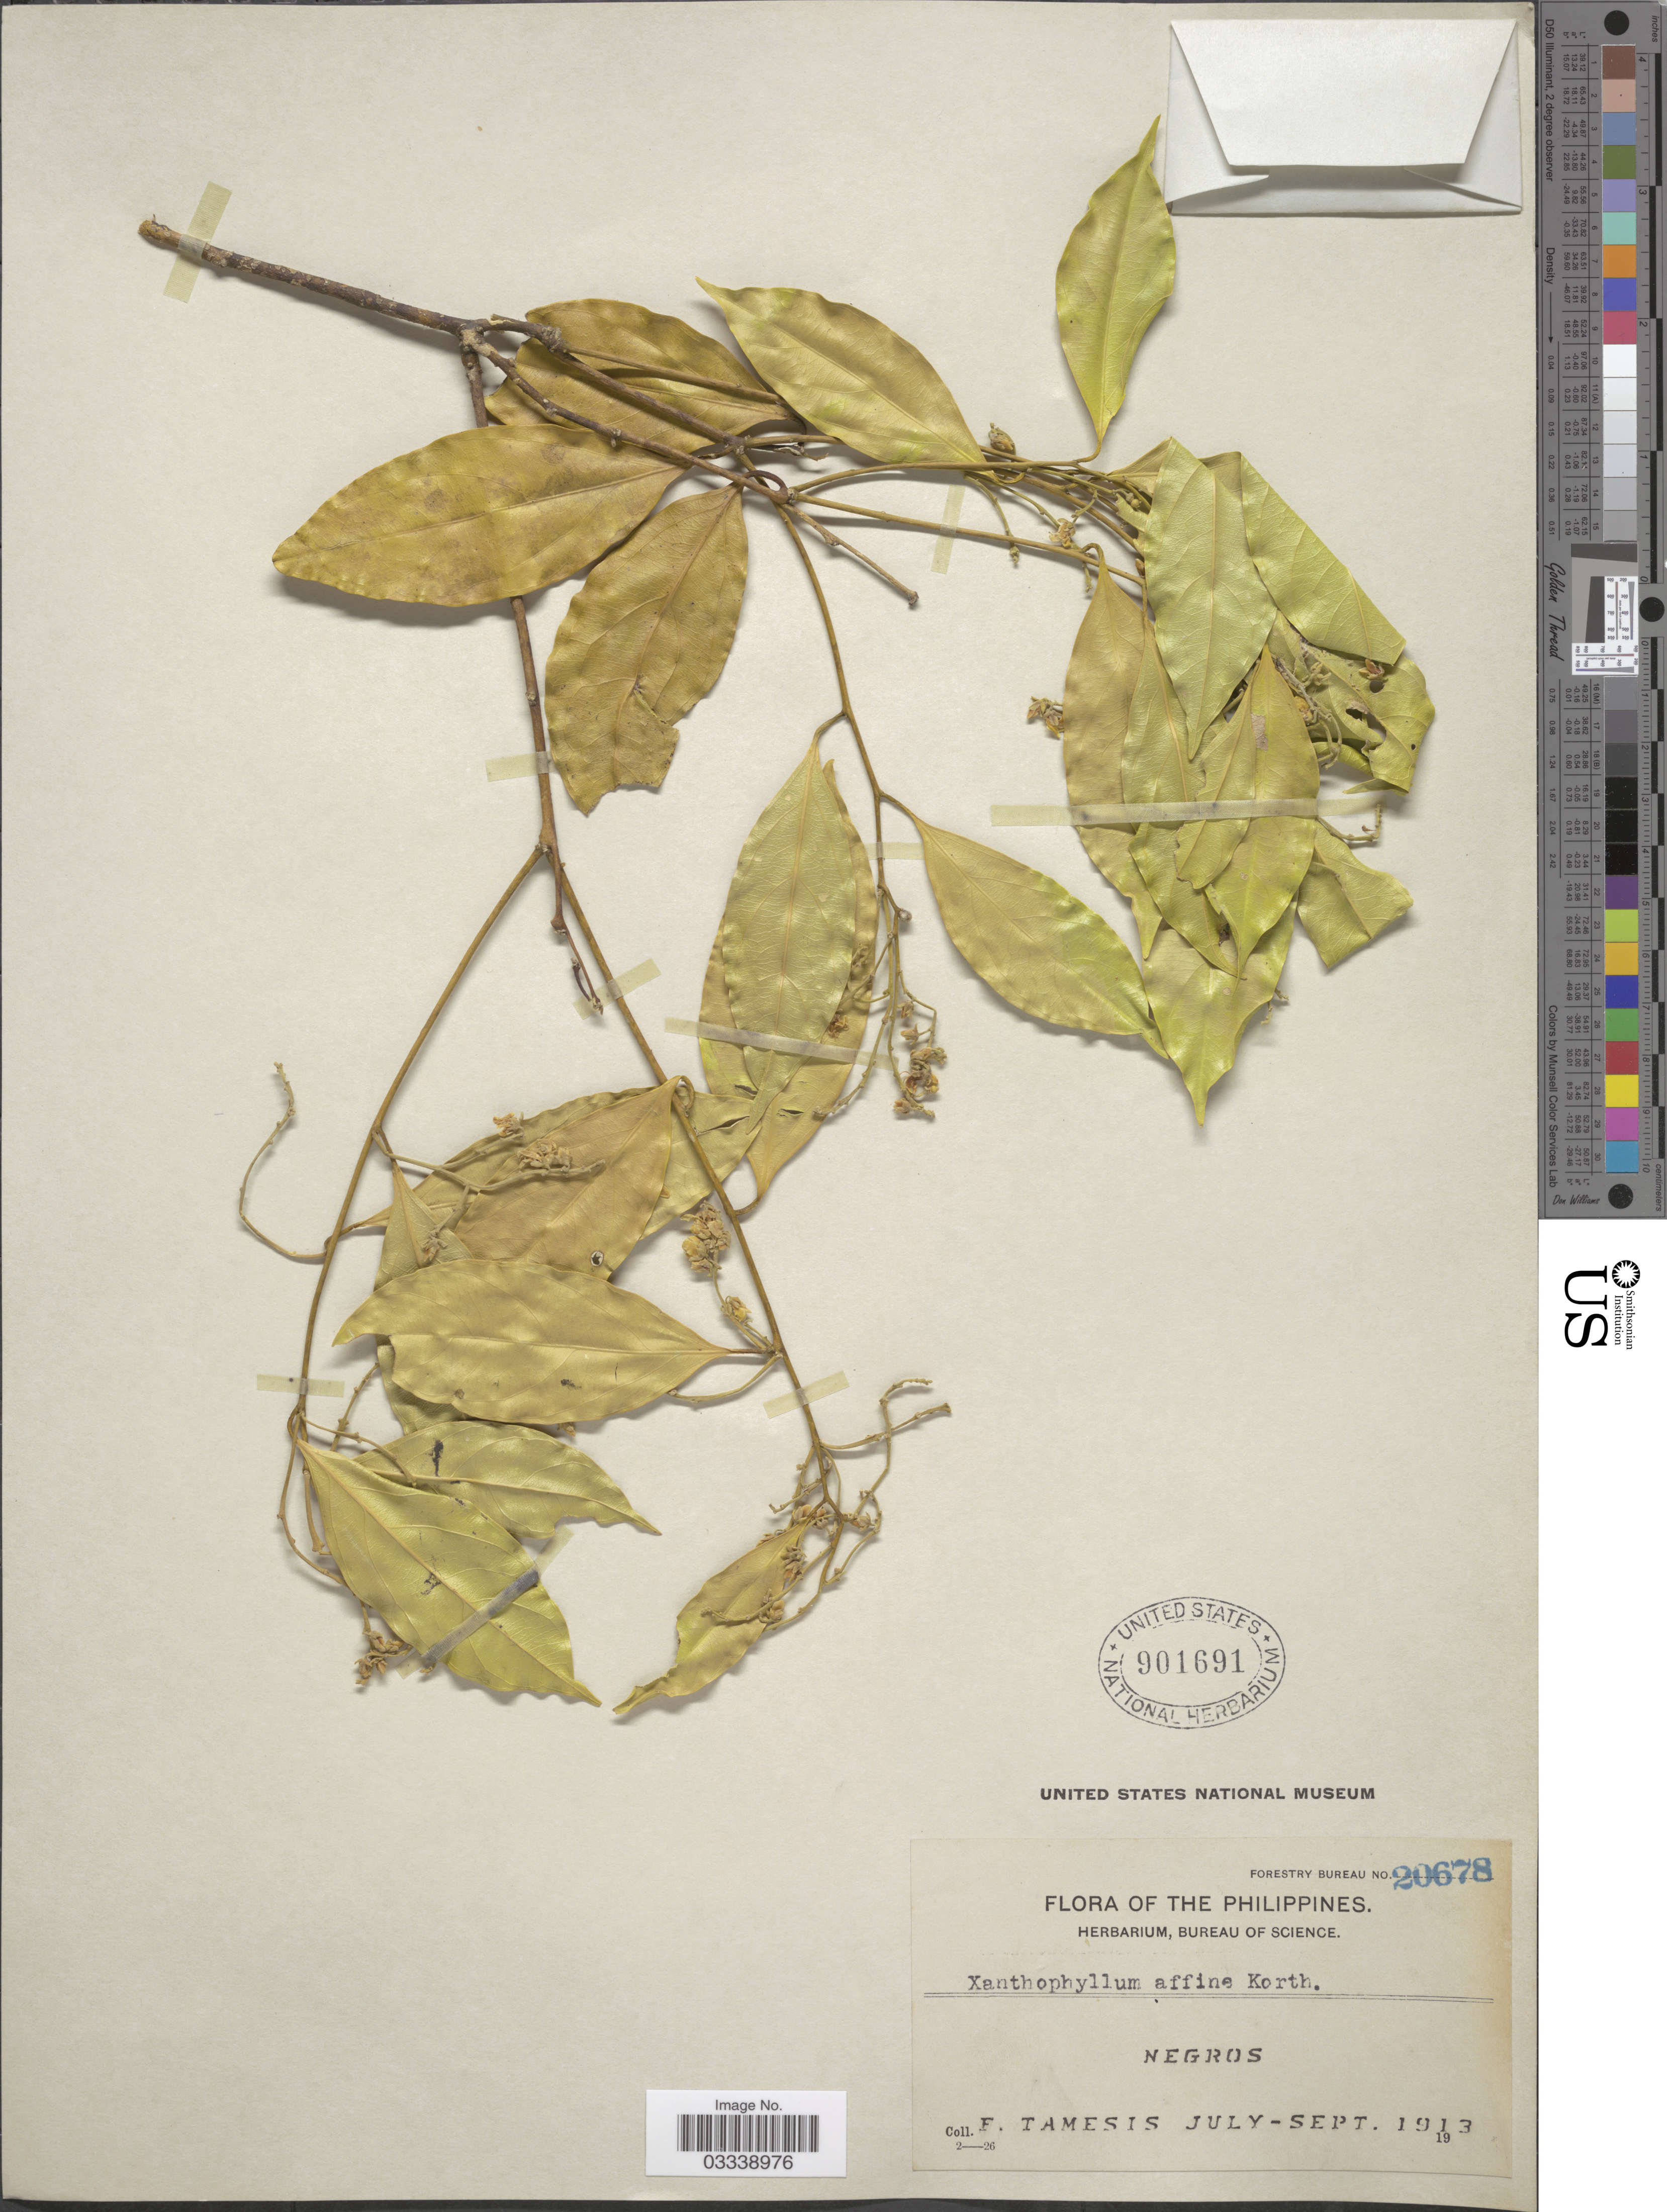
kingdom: Plantae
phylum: Tracheophyta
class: Magnoliopsida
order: Fabales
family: Polygalaceae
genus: Xanthophyllum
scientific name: Xanthophyllum affine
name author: Korth. ex Miq.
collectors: F. Tamesis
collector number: Forestry Bureau 20678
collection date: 1913-07/1913-09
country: Philippines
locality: Negros.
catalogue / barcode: US 901691